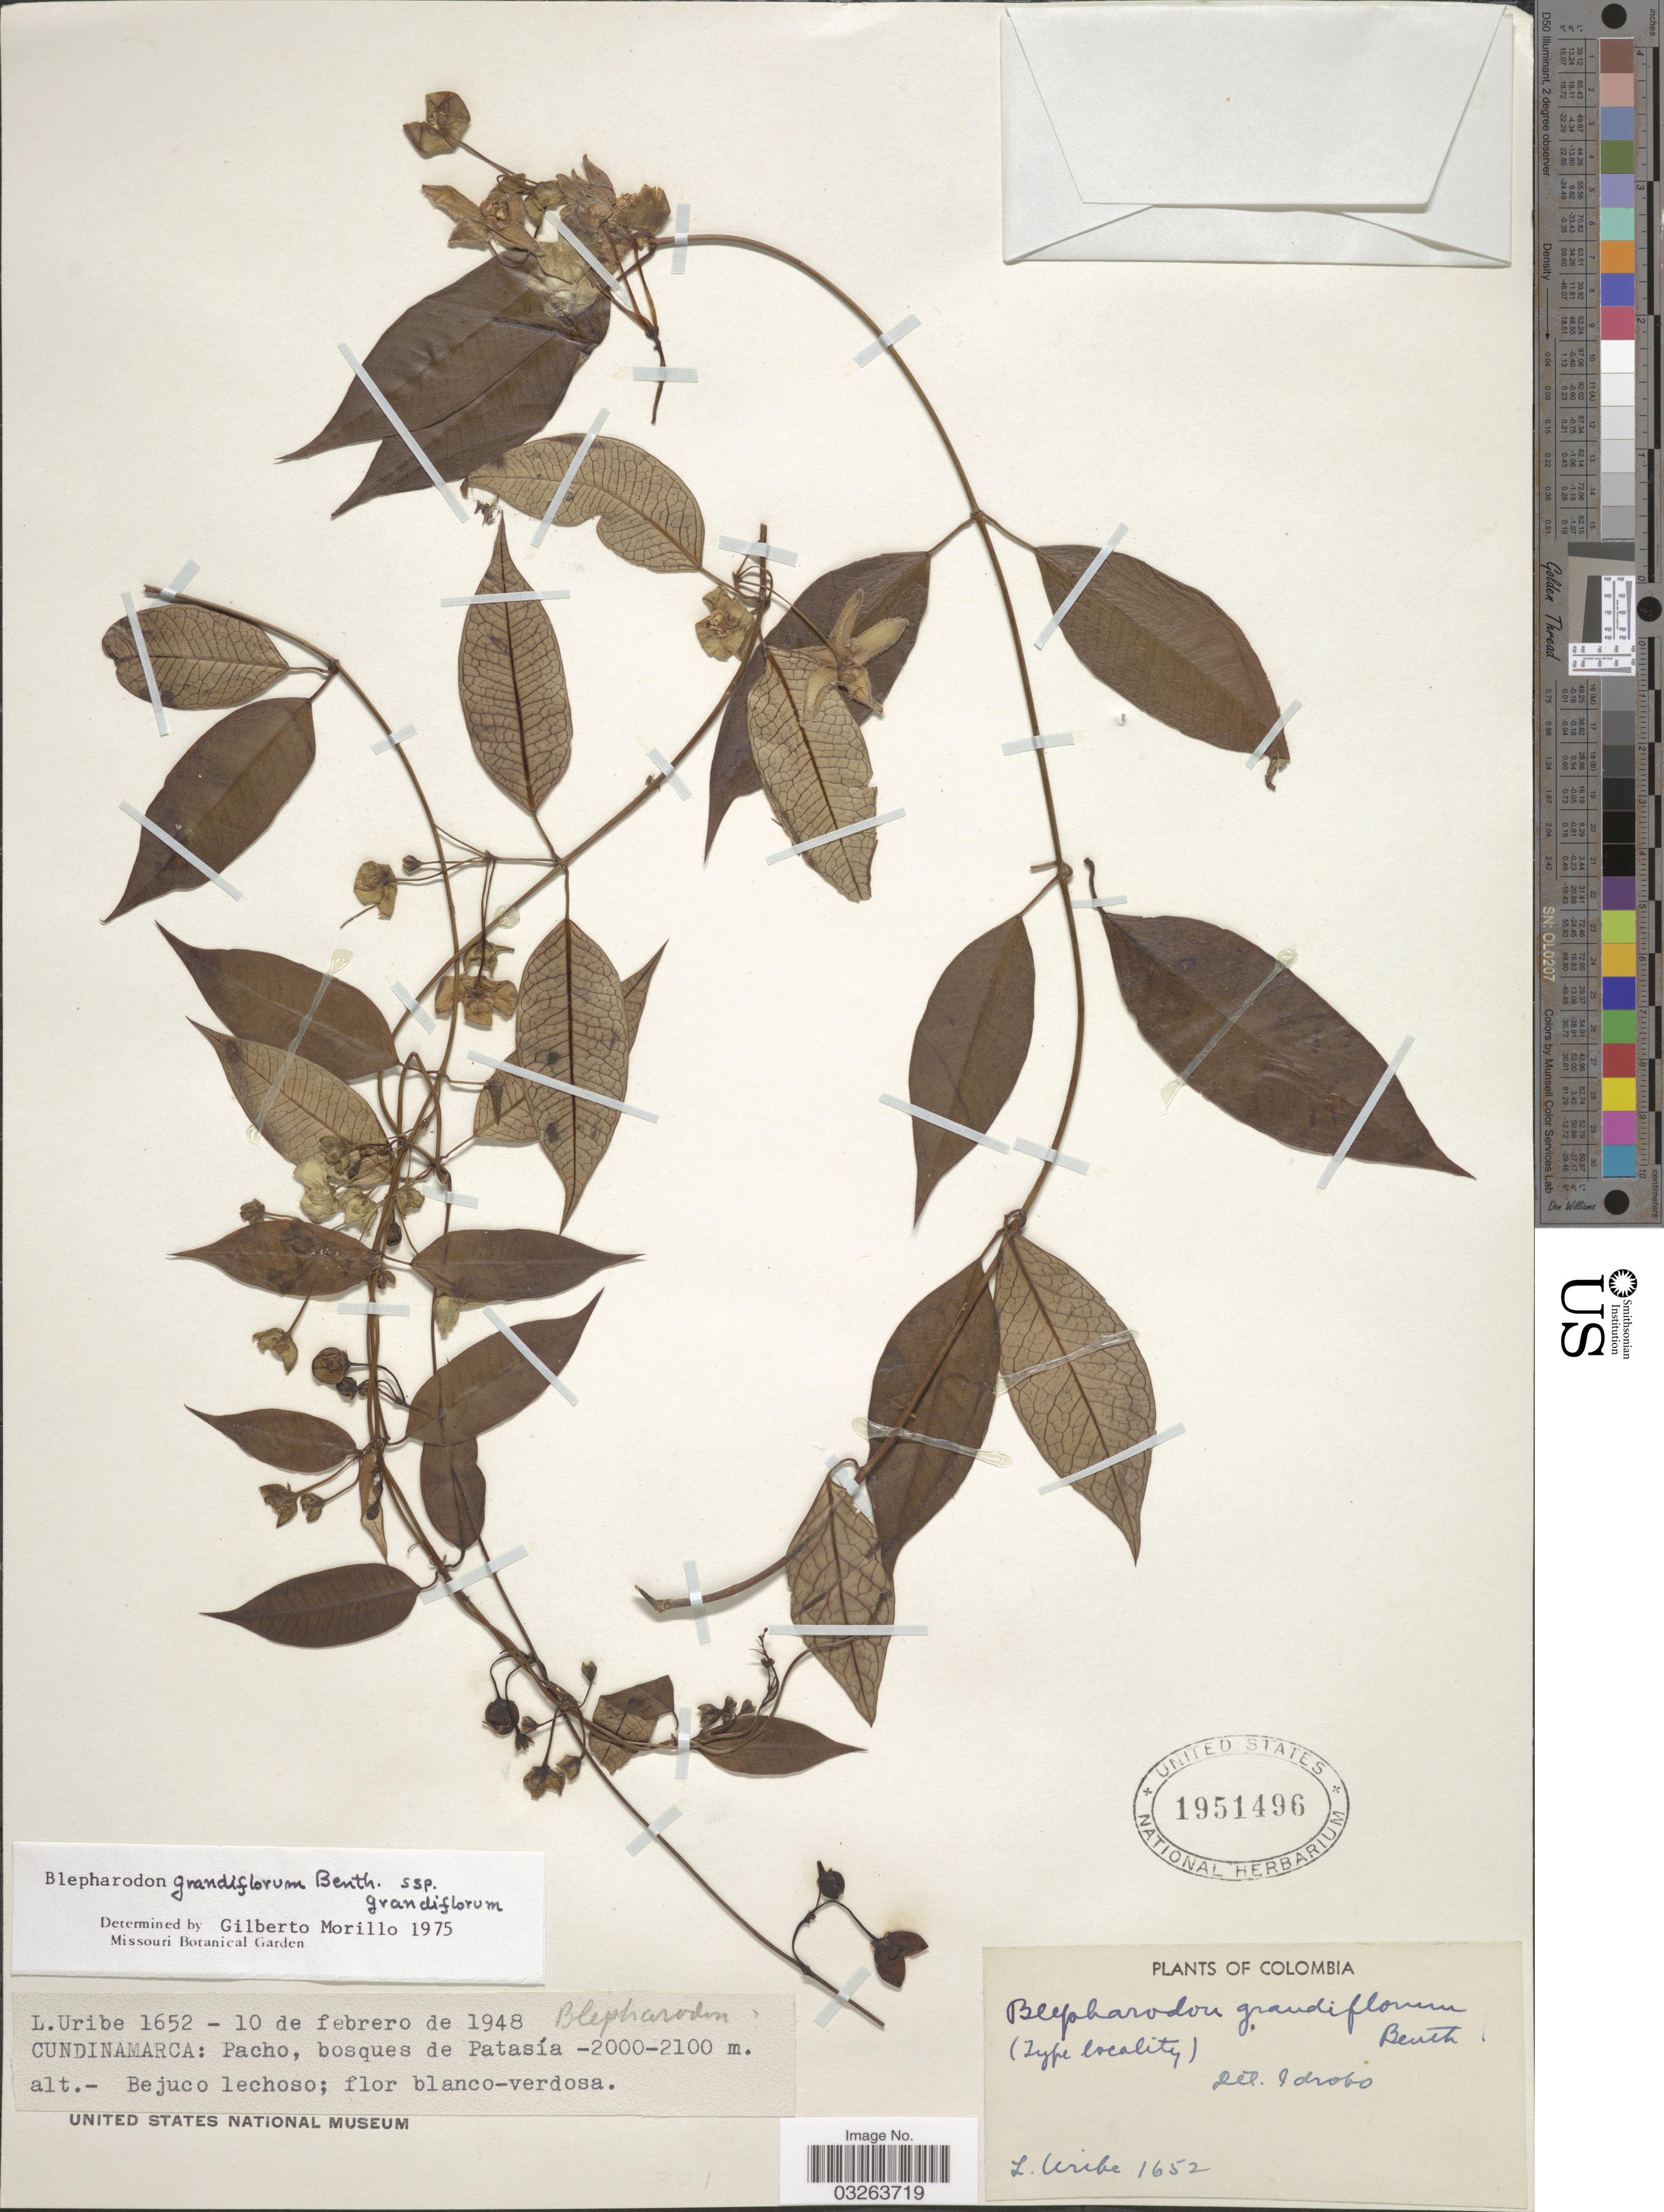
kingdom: Plantae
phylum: Tracheophyta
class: Magnoliopsida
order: Gentianales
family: Apocynaceae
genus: Blepharodon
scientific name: Blepharodon grandiflorum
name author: Benth.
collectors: L. Uribe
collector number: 1652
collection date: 1948-02-10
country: Colombia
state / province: Cundinamarca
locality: Pacho, bosques de Patasía.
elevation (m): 2000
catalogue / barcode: US 1951496